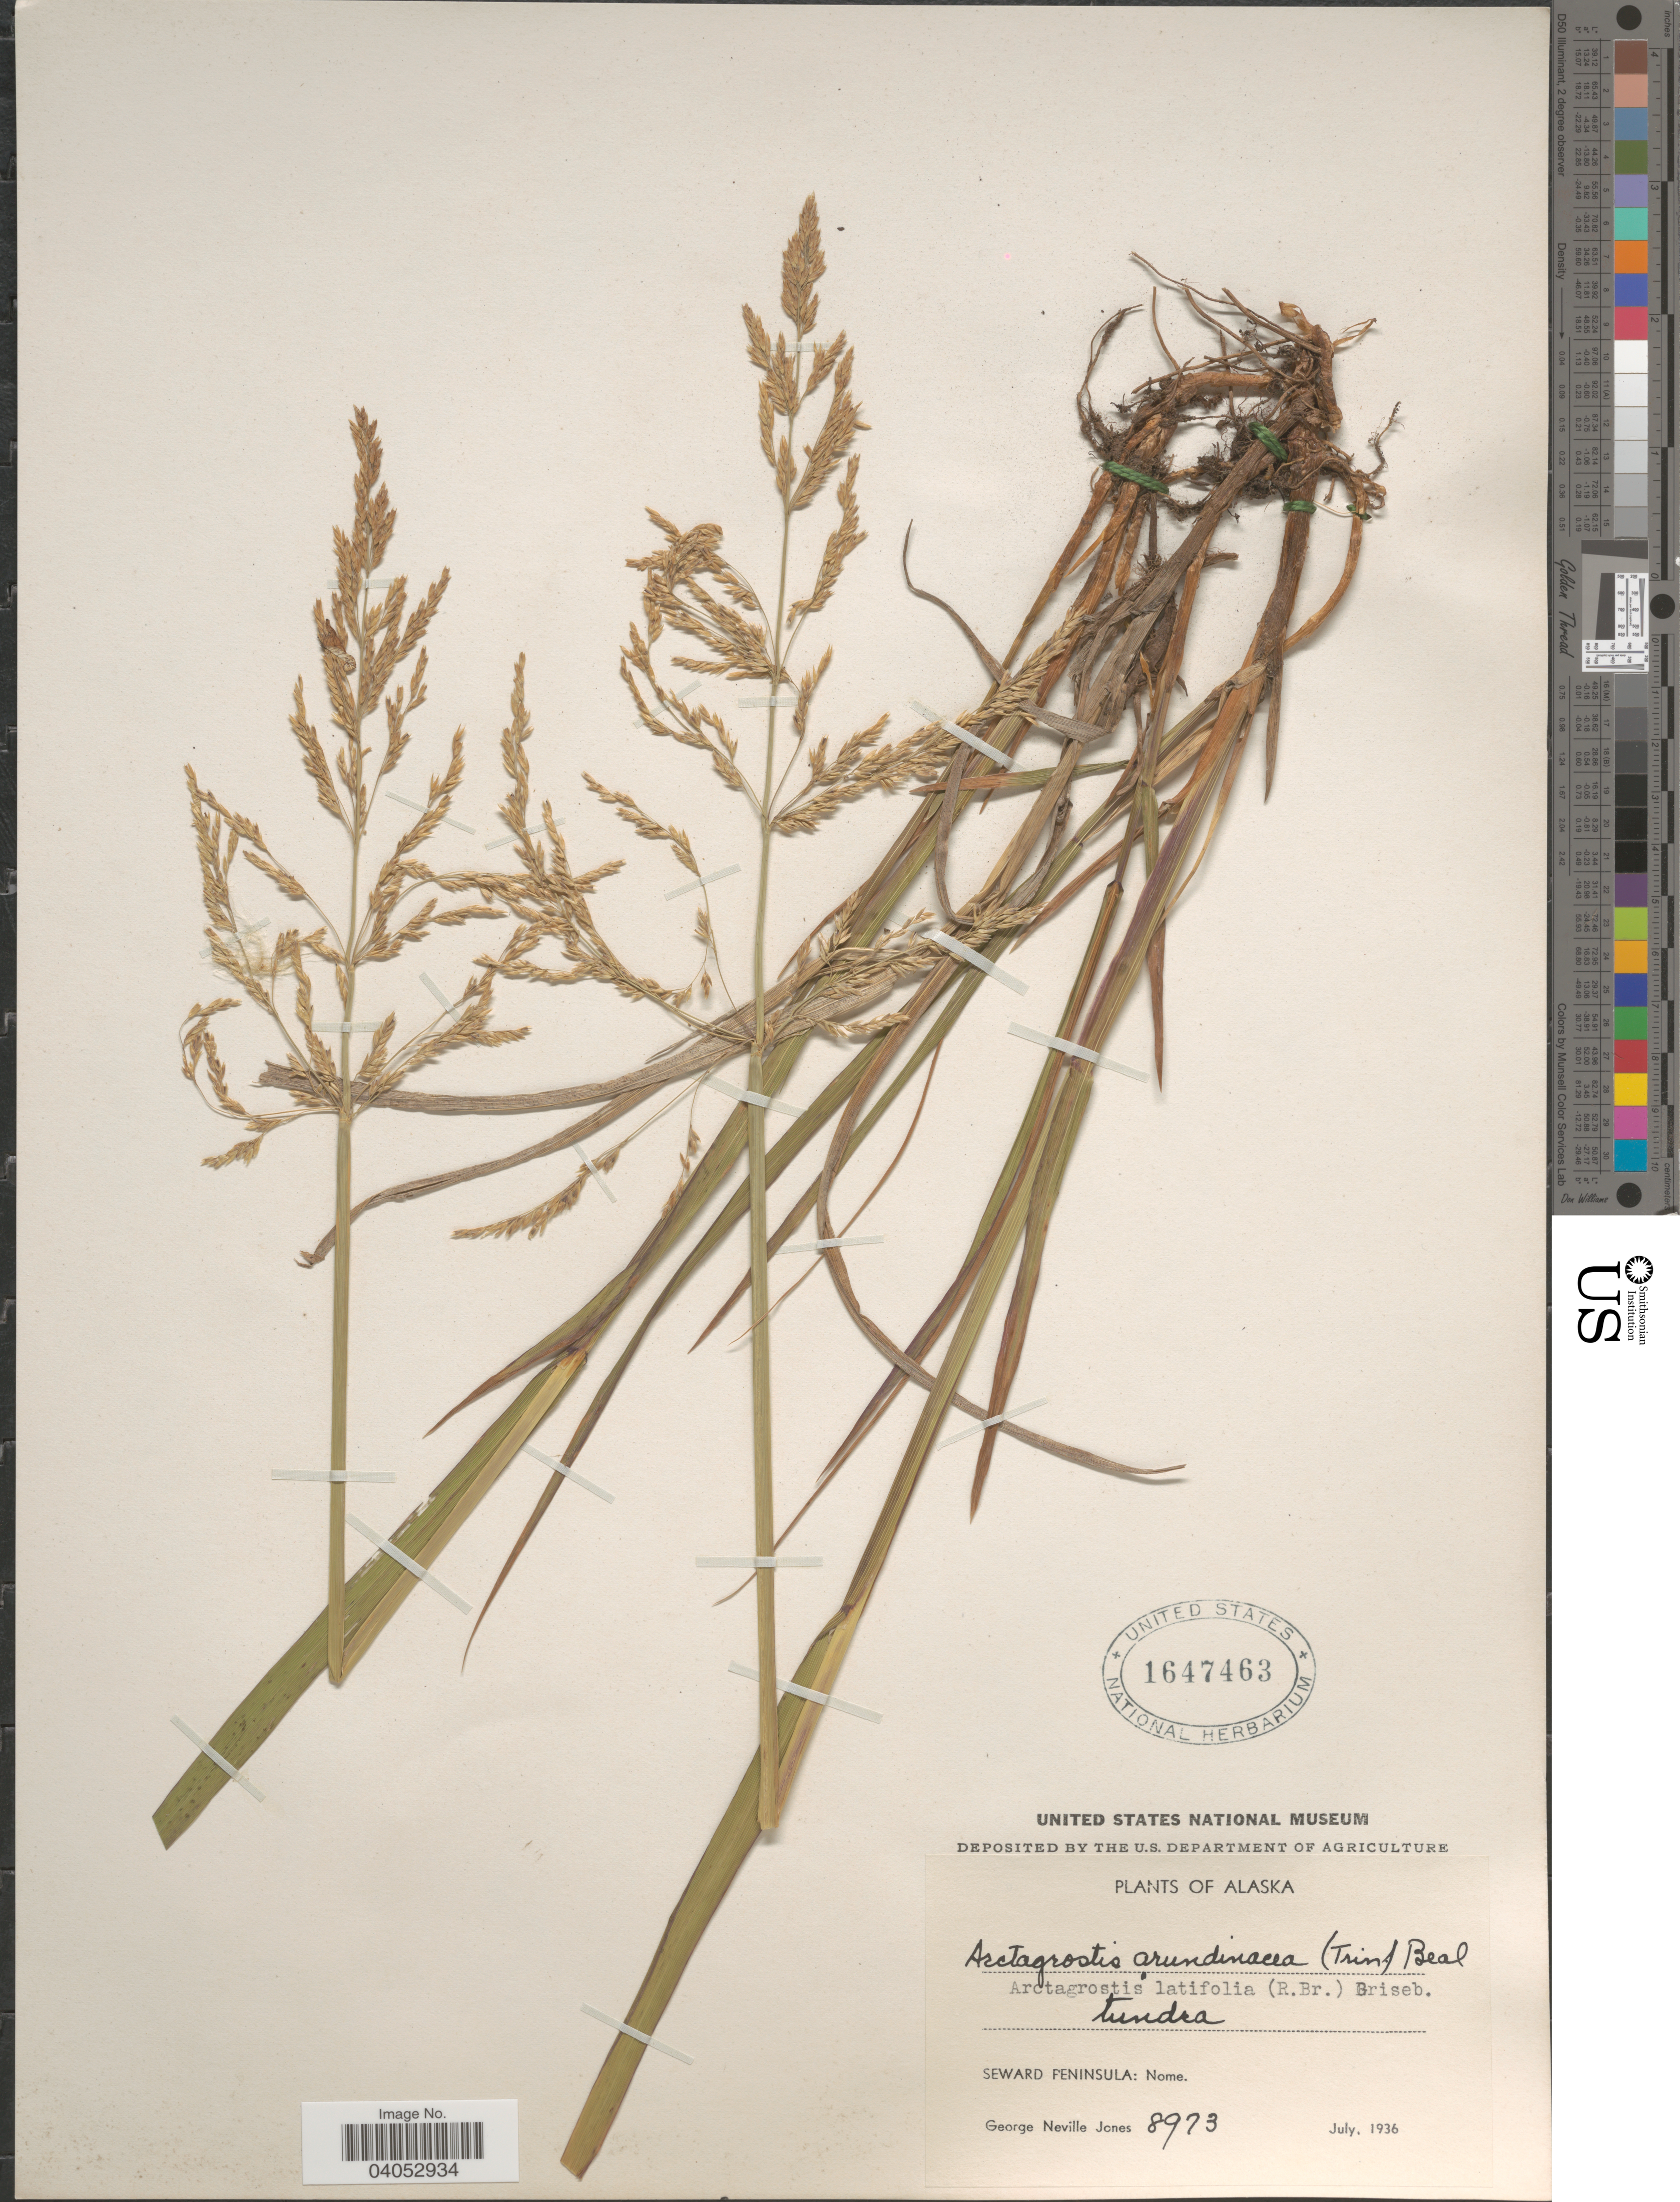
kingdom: Plantae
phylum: Tracheophyta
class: Liliopsida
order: Poales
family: Poaceae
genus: Arctagrostis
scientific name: Arctagrostis latifolia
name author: (R. Br.) Griseb.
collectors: G. N. Jones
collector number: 8973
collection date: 1936-07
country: United States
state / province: Alaska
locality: Seward Peninsula: Nome.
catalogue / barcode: US 1647463